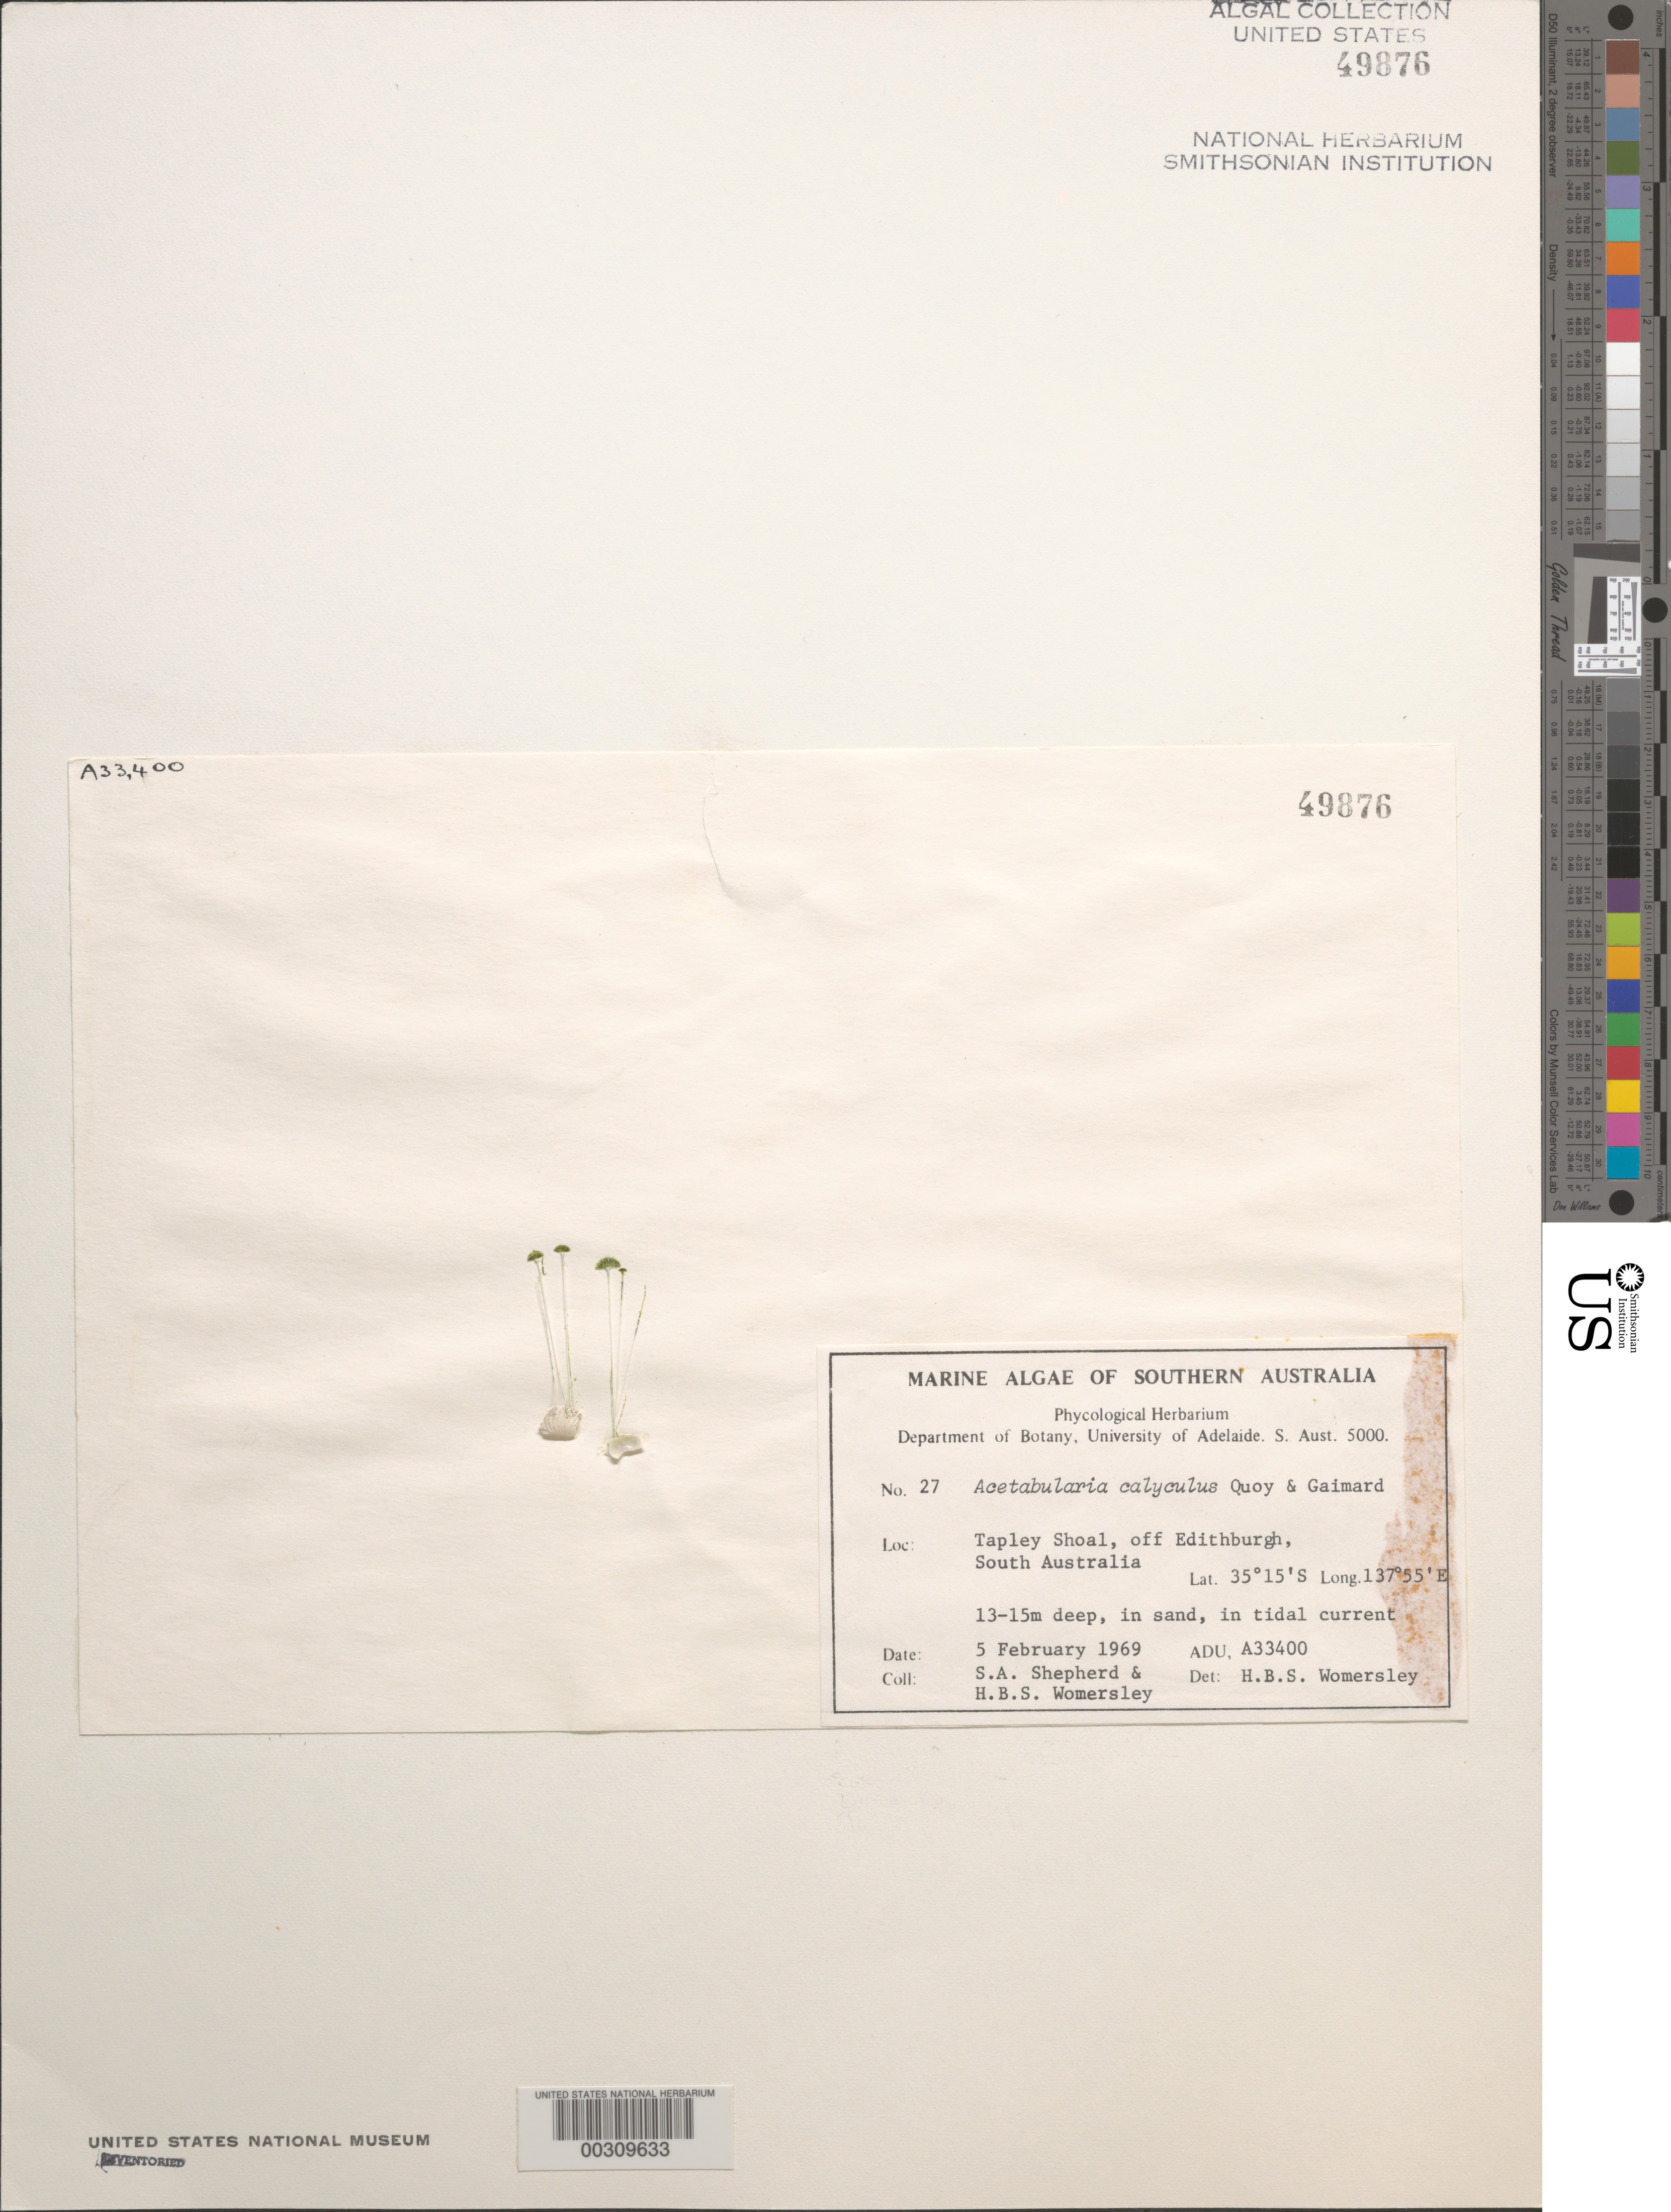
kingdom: Plantae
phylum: Chlorophyta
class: Ulvophyceae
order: Dasycladales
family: Polyphysaceae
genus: Acetabularia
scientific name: Acetabularia calyculus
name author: J.V.Lamouroux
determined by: Womersley, H. B. S.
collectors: S. Shepherd & H. B. S. Womersley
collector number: ADU A33400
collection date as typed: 05 Feb 1969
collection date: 1969-02-05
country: Australia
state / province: South Australia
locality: Tapley Shoal, off Edithburgh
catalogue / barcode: US 49876